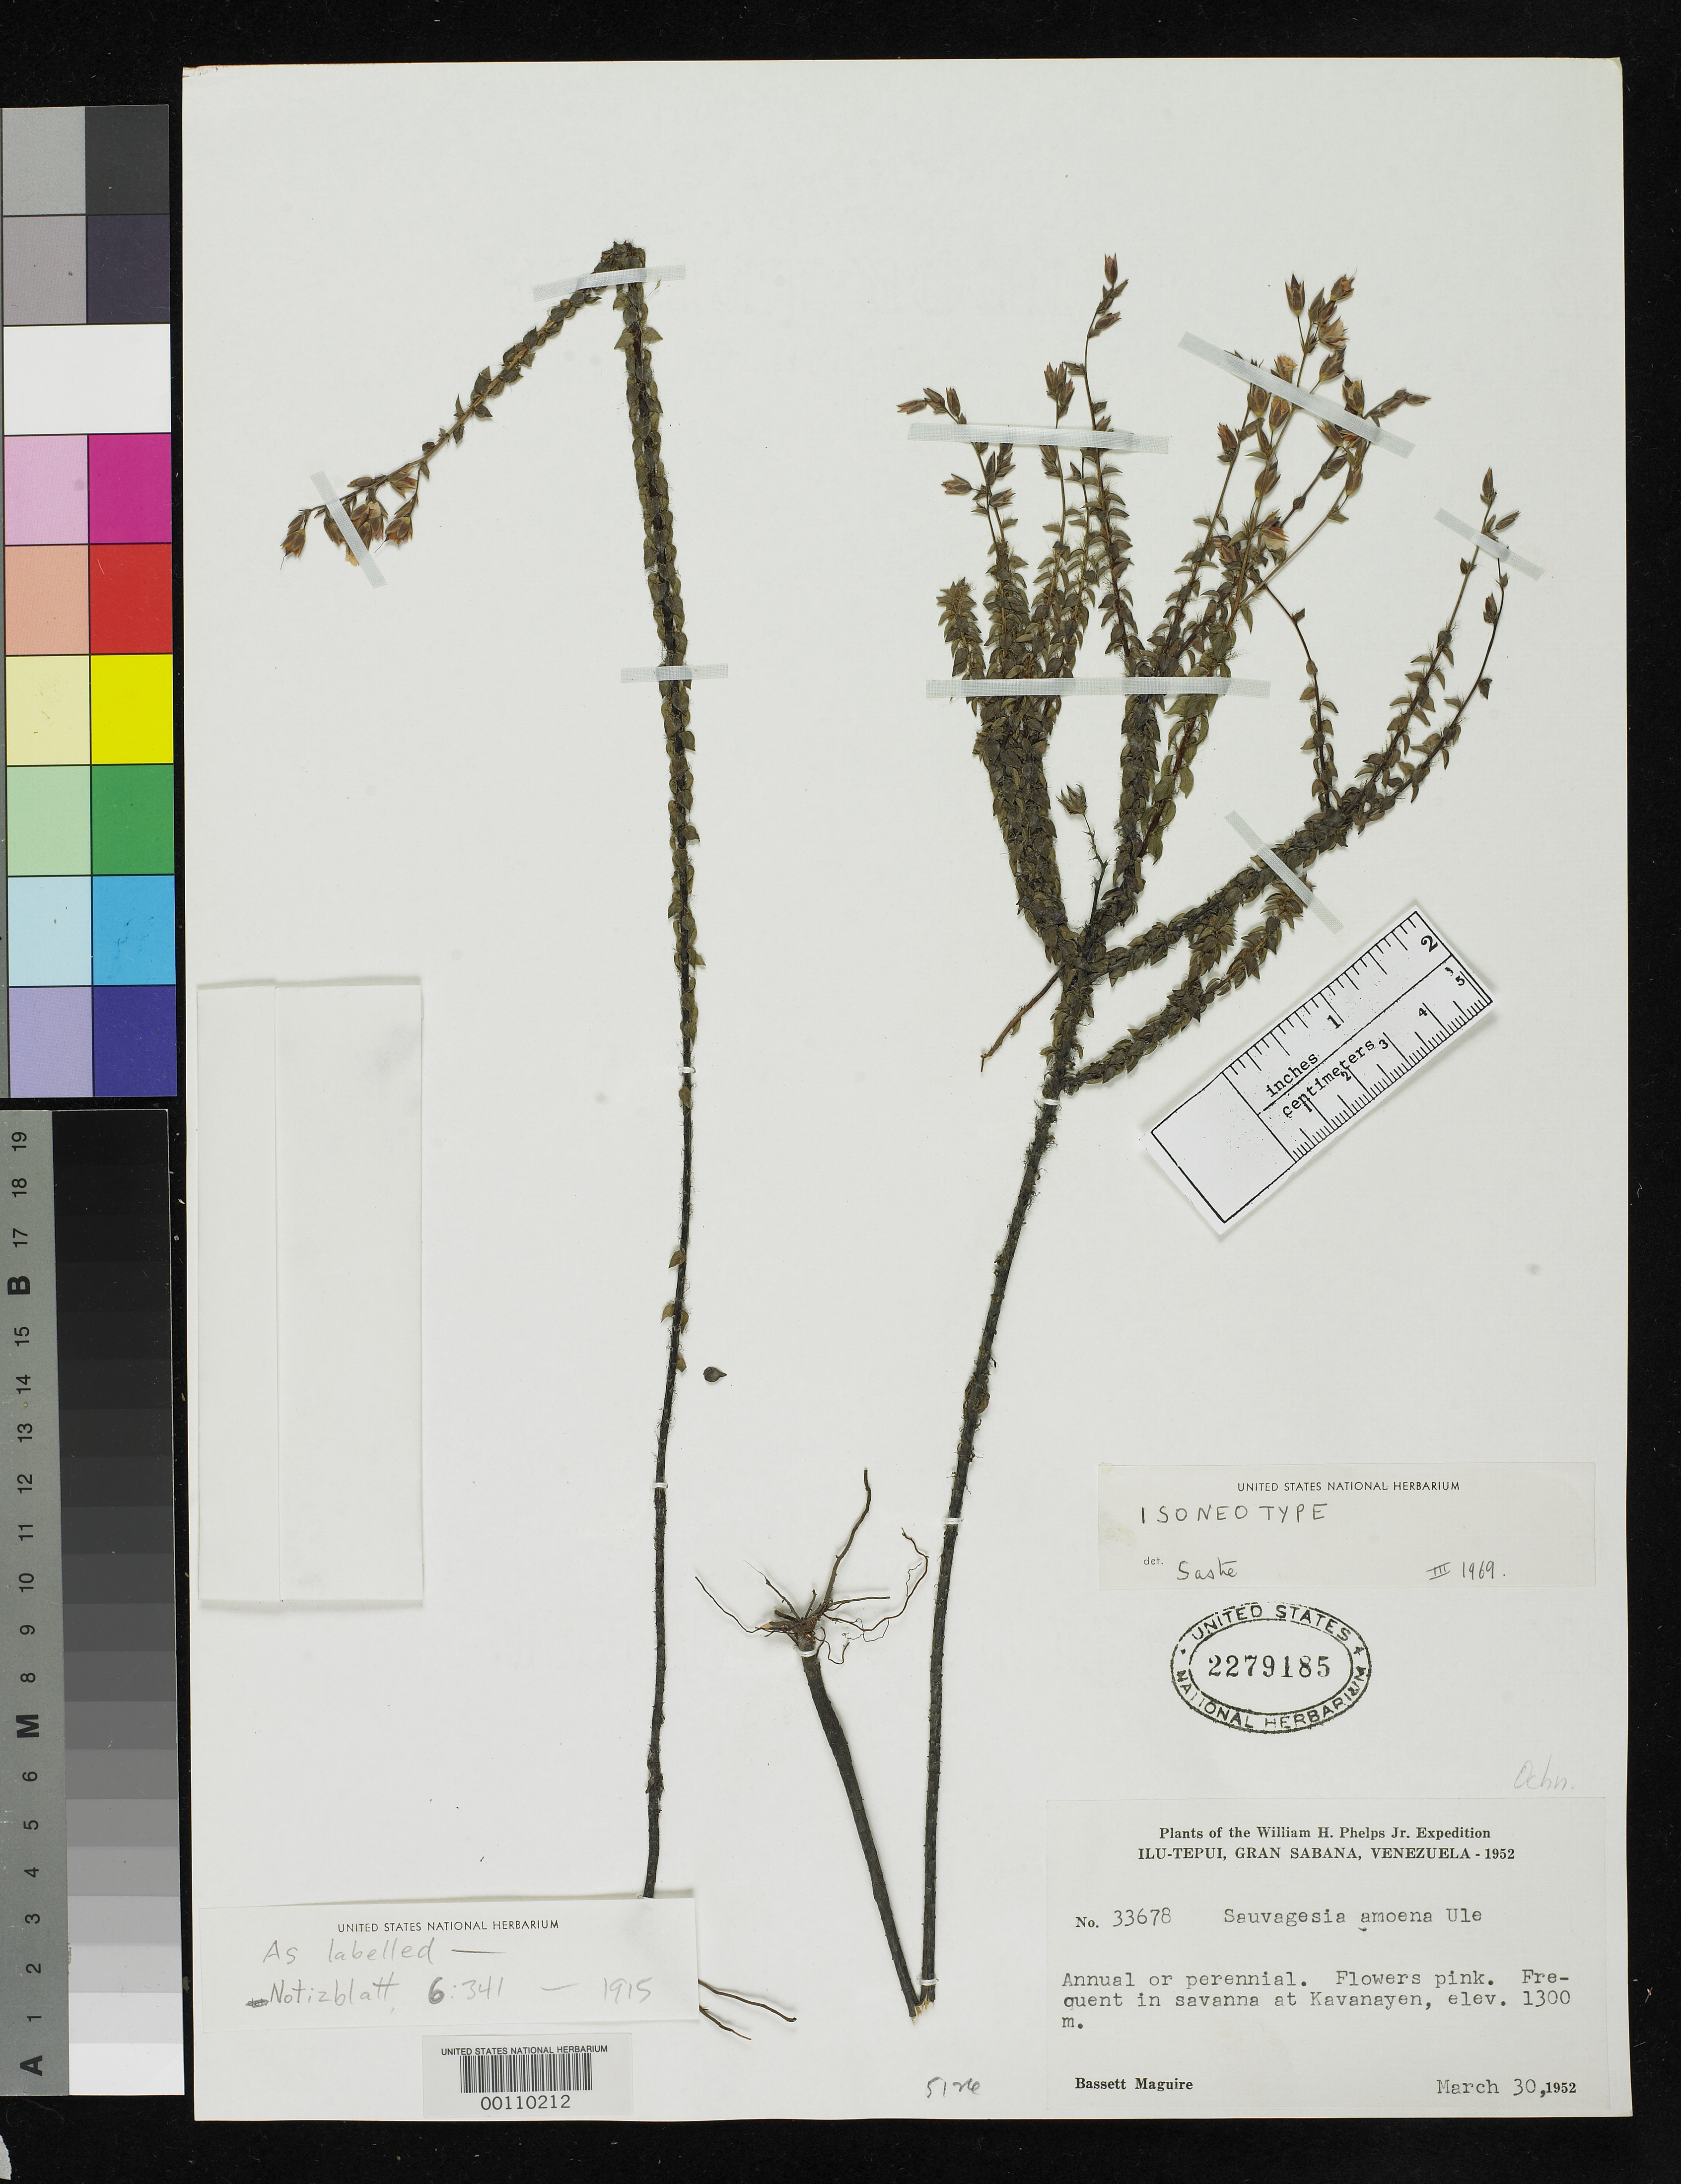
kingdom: Plantae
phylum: Tracheophyta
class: Magnoliopsida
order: Malpighiales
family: Ochnaceae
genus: Sauvagesia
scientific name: Sauvagesia amoena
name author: Ule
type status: Isoneotype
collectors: B. Maguire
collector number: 33678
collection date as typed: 30 Mar 1952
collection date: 1952-03-30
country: Venezuela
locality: Ilu-tepui, Kayanayan.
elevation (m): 1200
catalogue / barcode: US 2279185